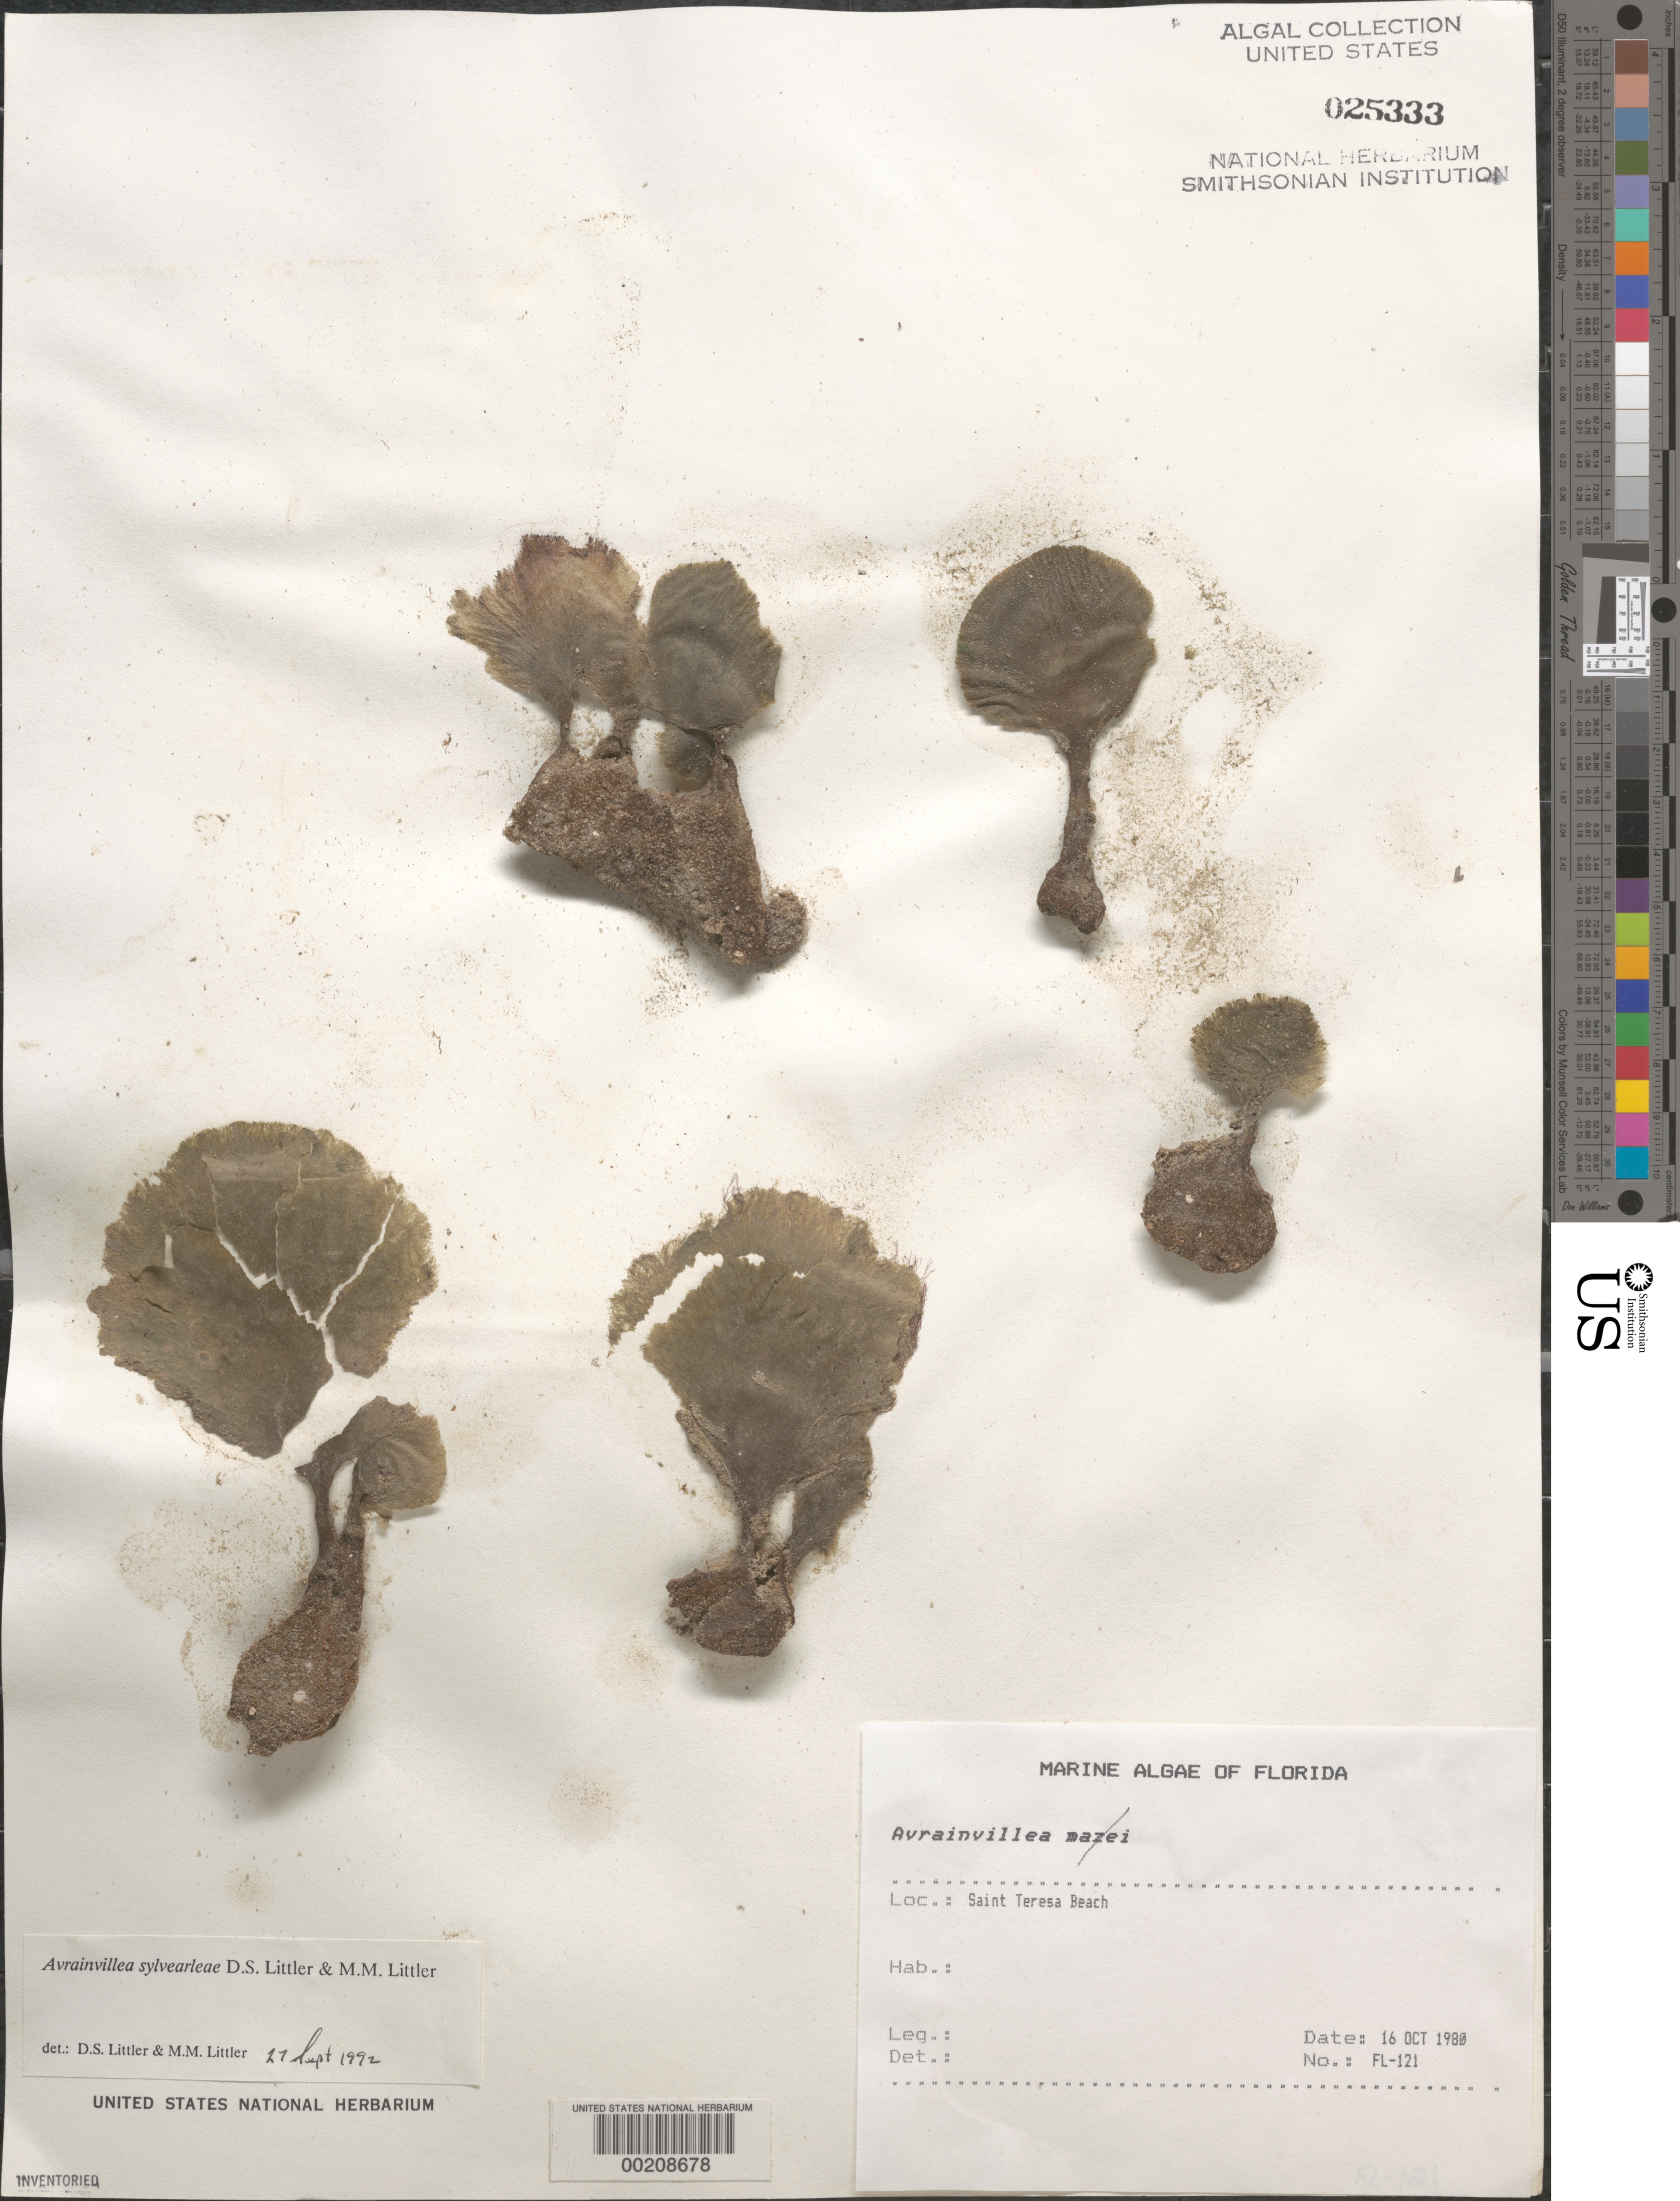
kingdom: Plantae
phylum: Chlorophyta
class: Ulvophyceae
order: Bryopsidales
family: Dichotomosiphonaceae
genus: Avrainvillea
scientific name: Avrainvillea sylvearleae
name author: D.S. Littler & Littler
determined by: Littler, D. S.; Littler, M. M.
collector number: FL-121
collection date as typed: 16 Oct 1980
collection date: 1980-10-16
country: United States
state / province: Florida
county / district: Franklin County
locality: Saint Teresa Beach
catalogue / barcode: US 25333